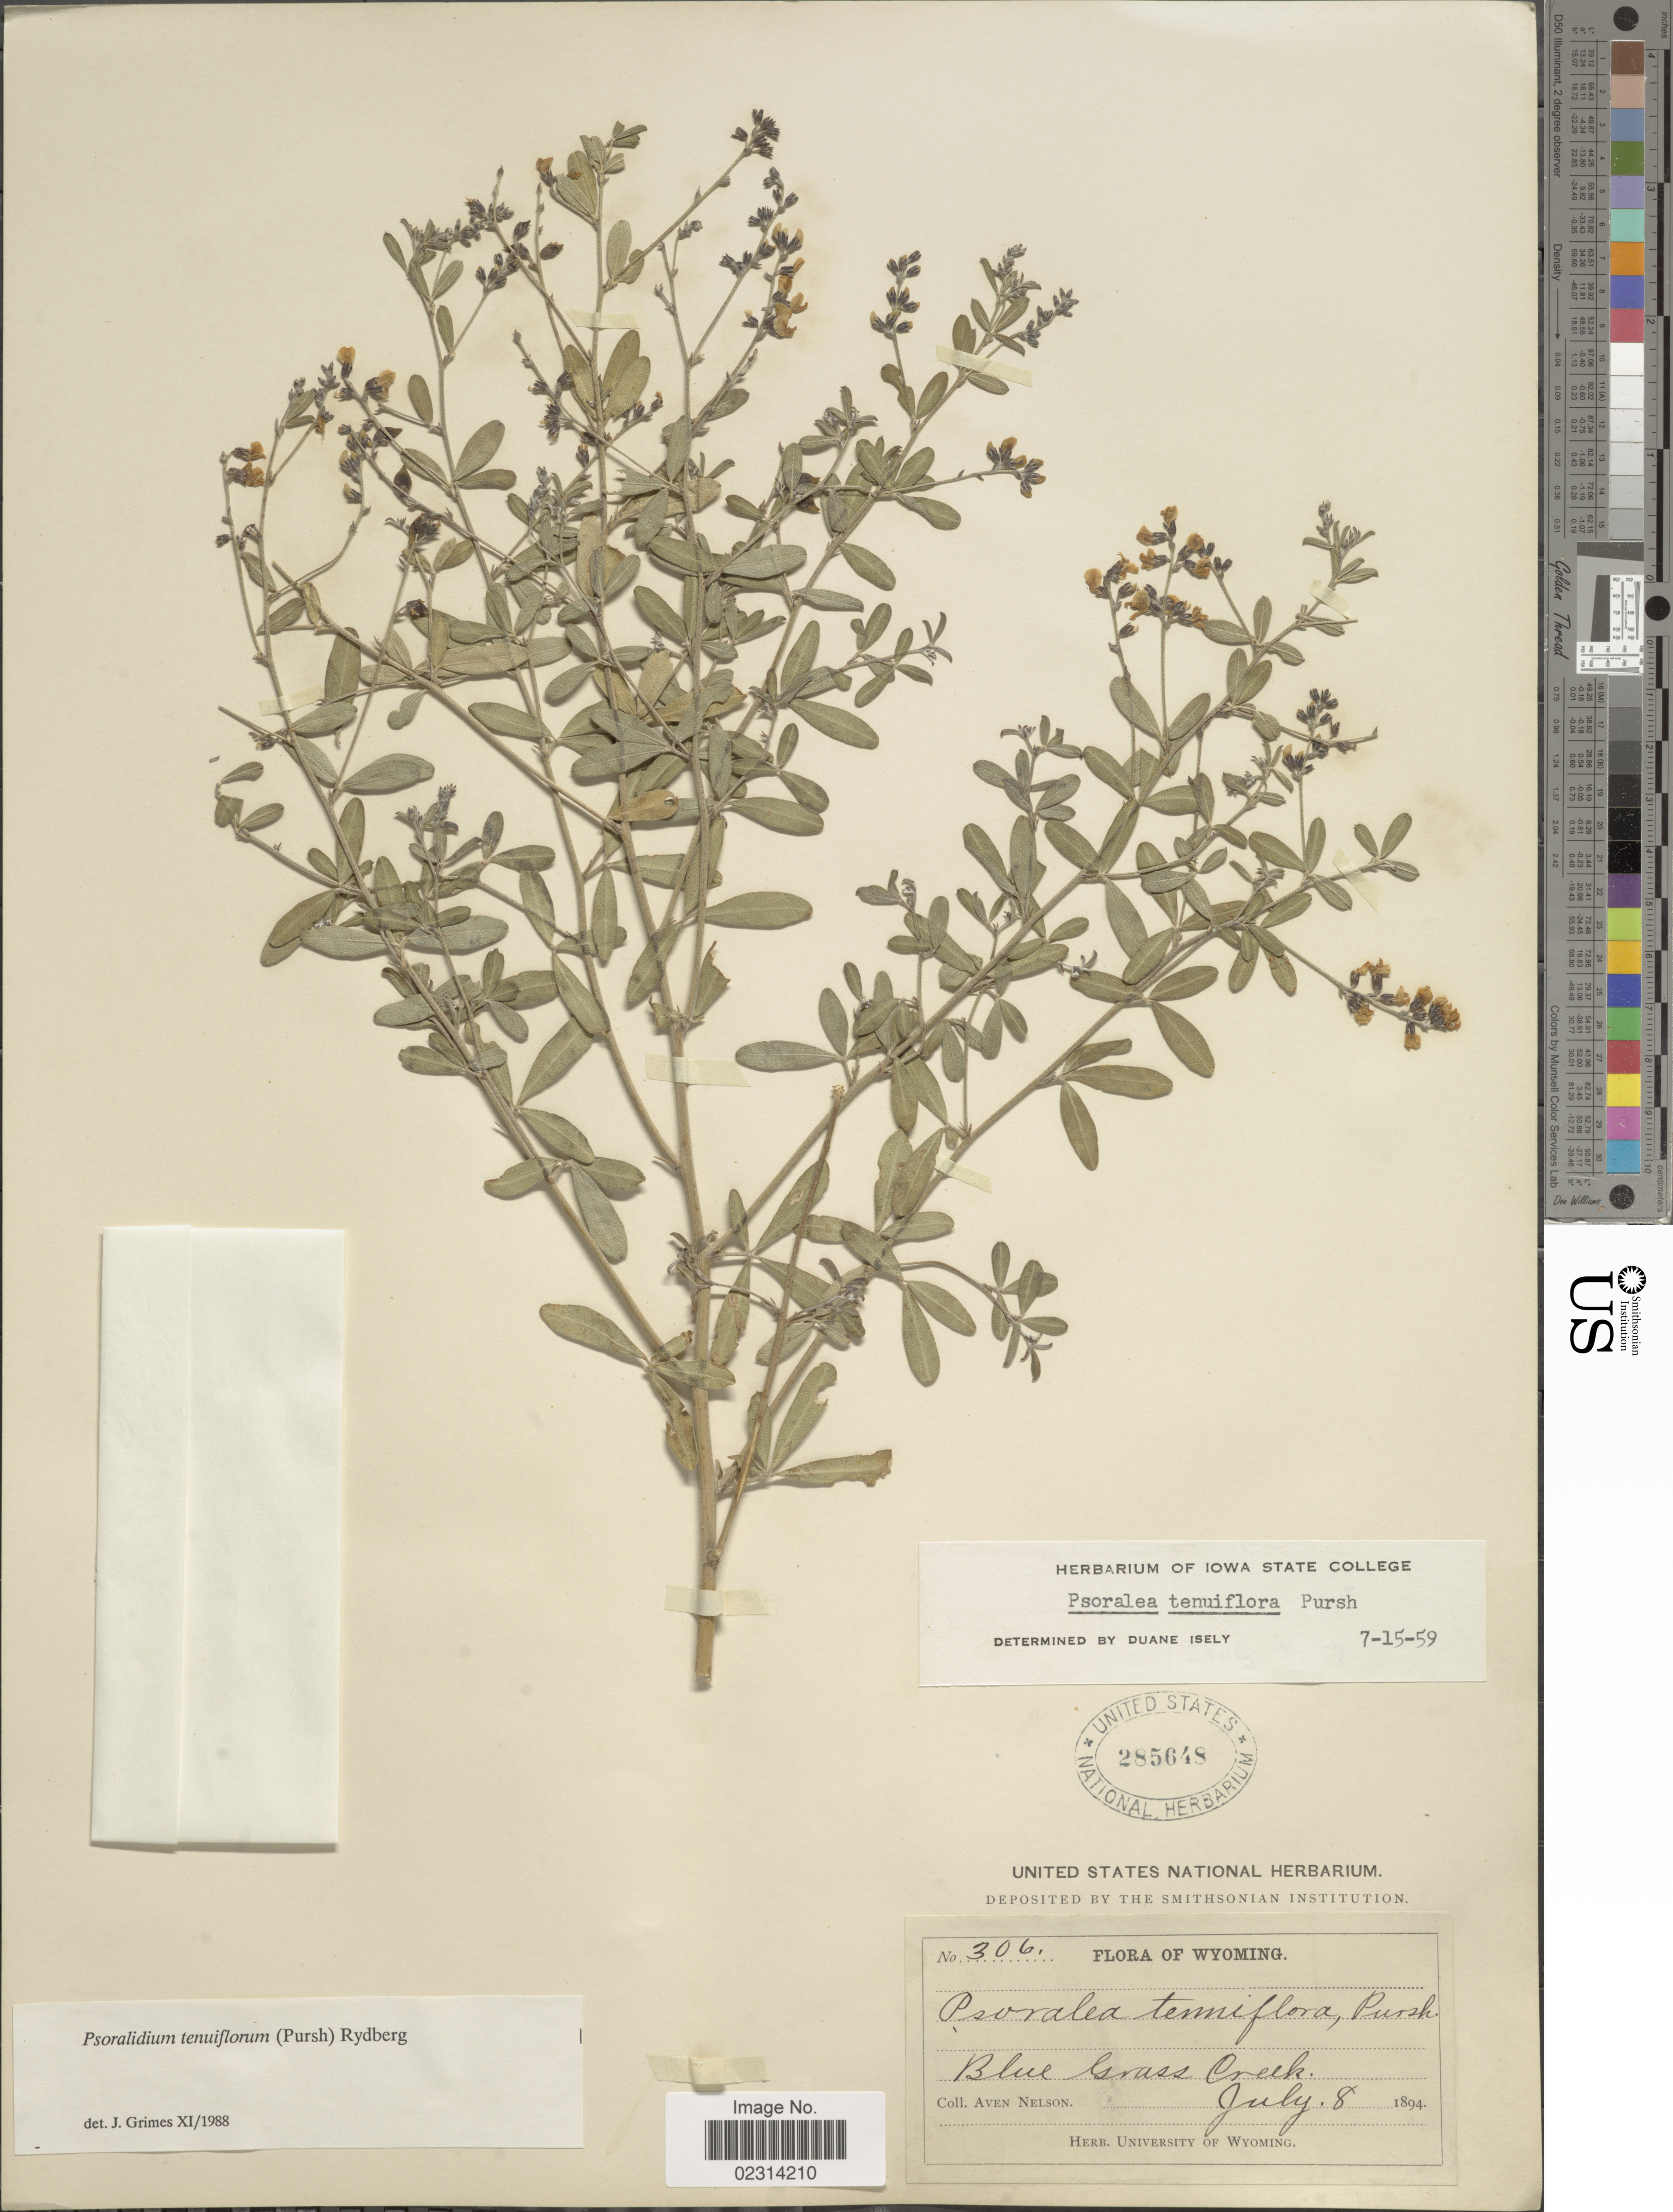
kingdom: Plantae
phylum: Tracheophyta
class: Magnoliopsida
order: Fabales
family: Fabaceae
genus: Psoralidium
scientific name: Psoralidium tenuiflorum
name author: (Pursh) Rydb.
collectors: A. Nelson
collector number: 306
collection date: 1894-07-08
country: United States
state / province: Wyoming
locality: Ble Grass Creek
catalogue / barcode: US 285648